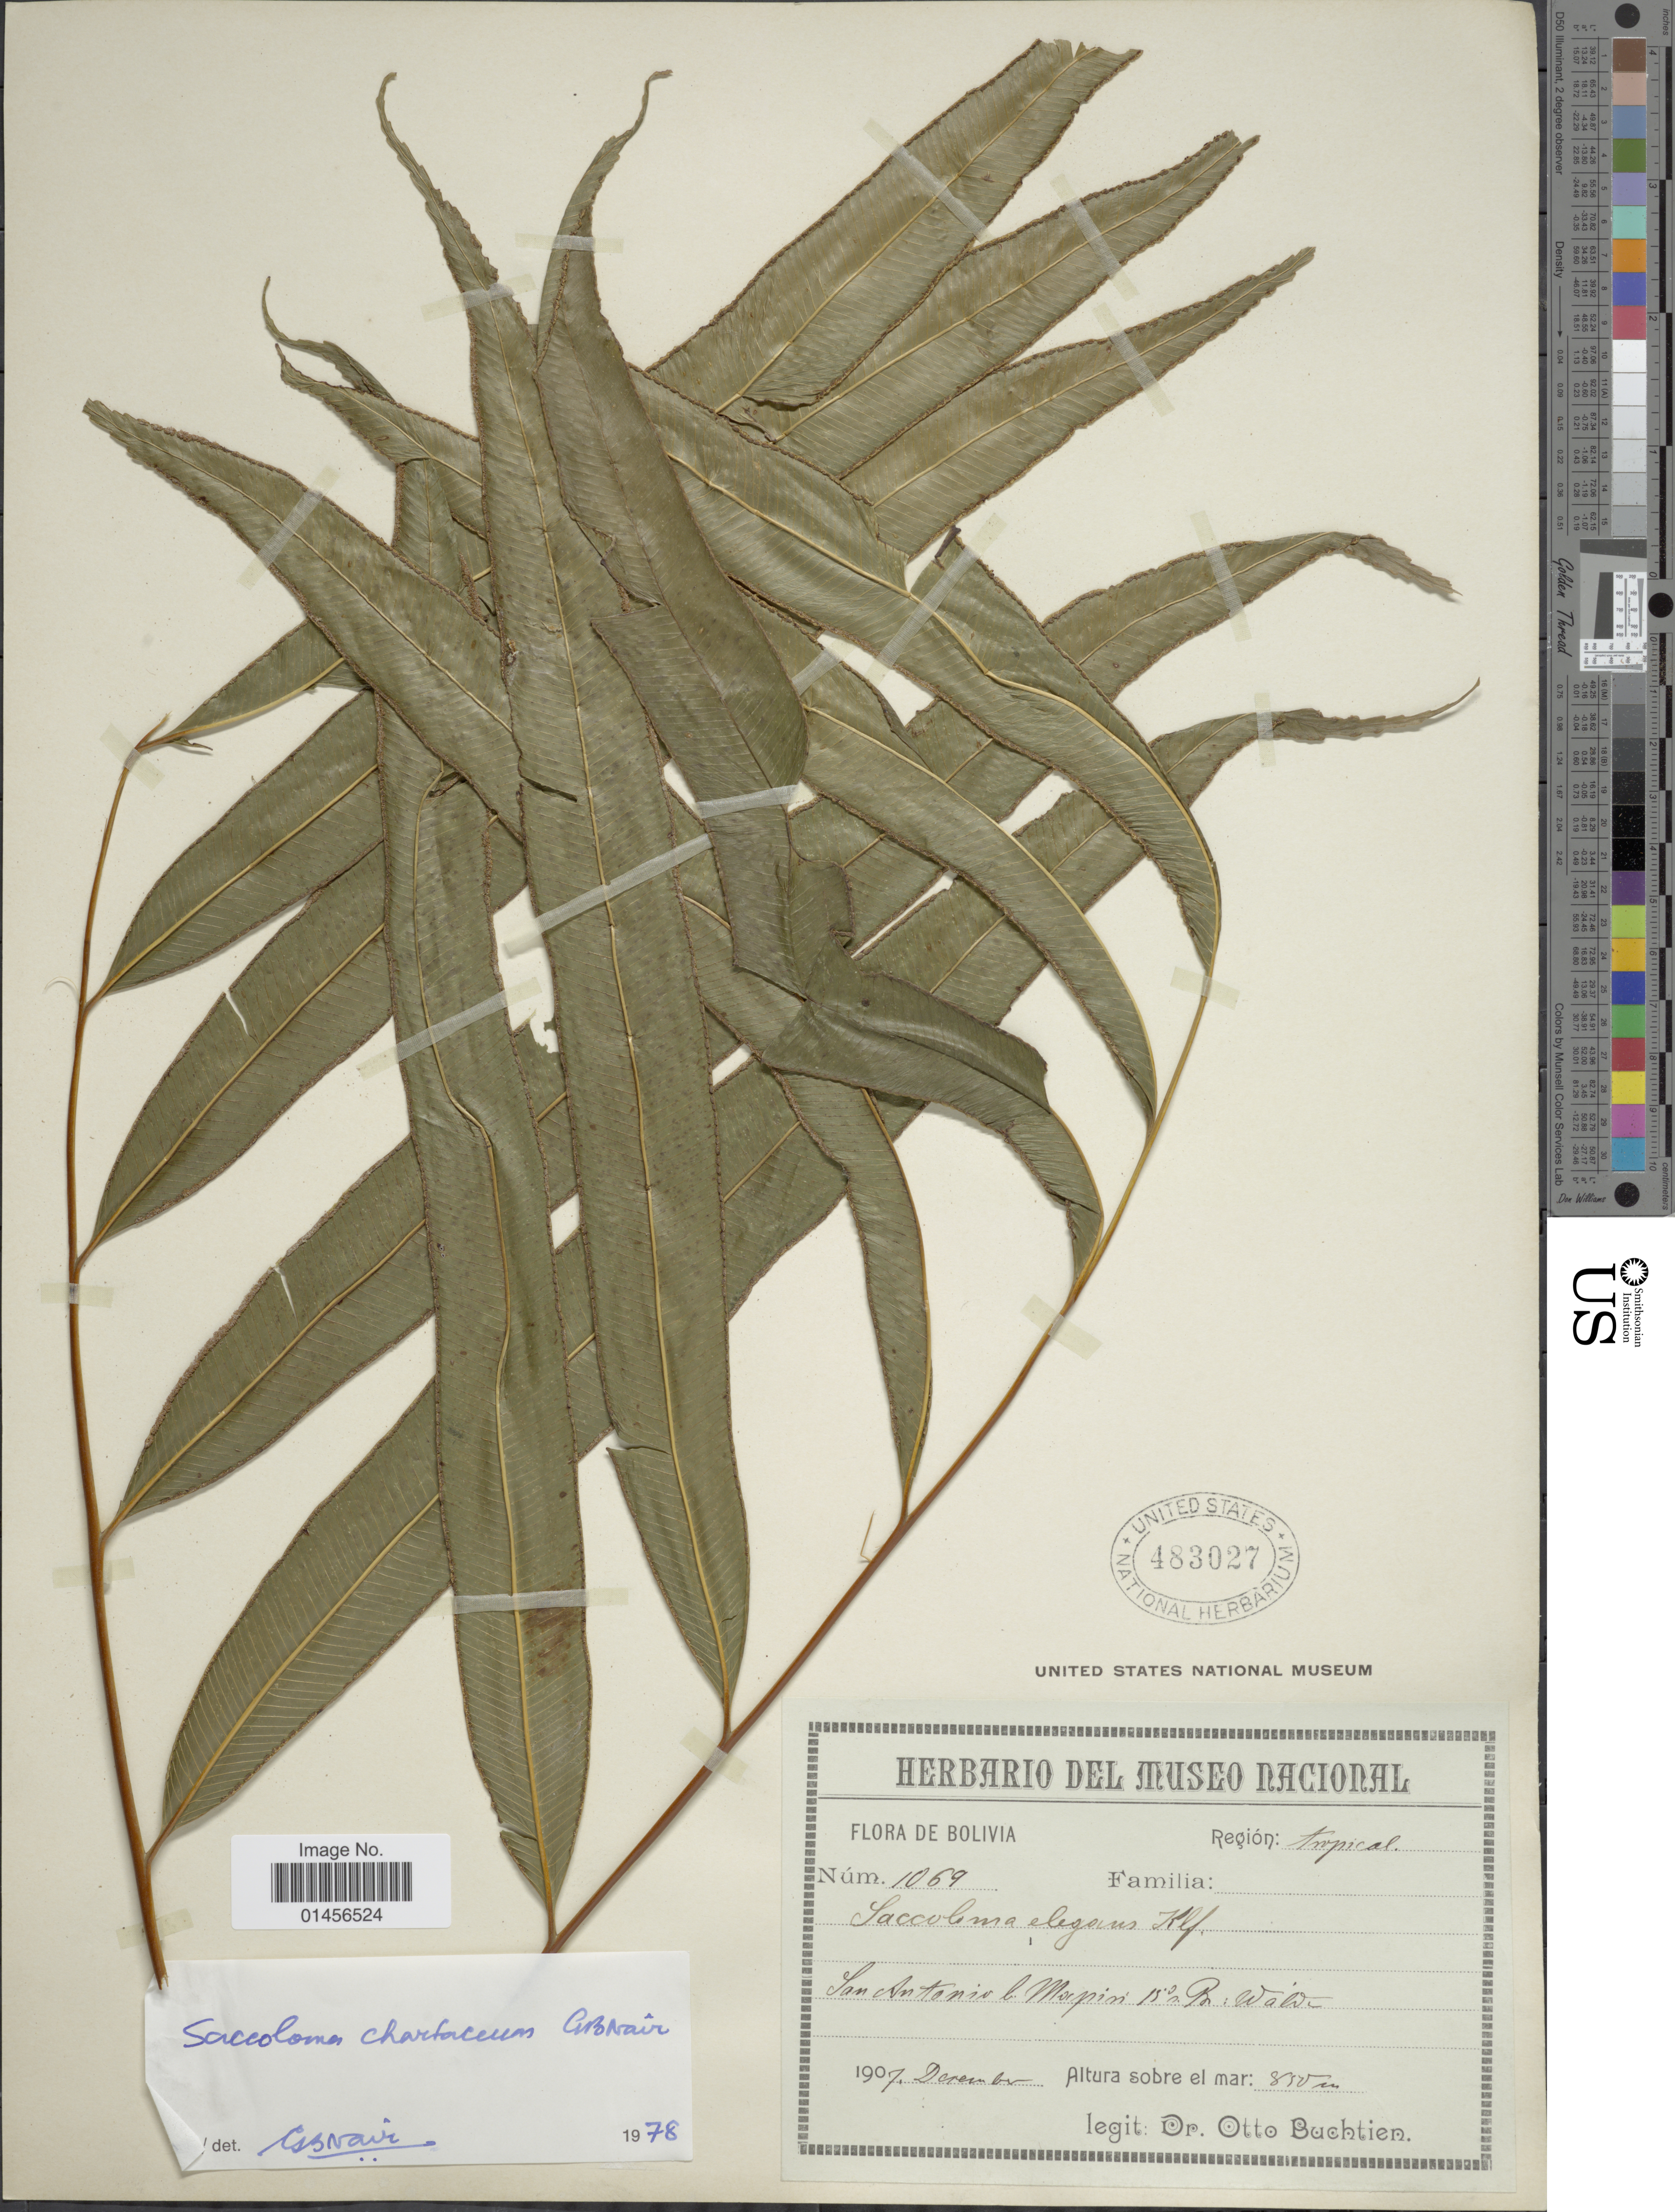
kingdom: Plantae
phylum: Tracheophyta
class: Polypodiopsida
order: Polypodiales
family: Saccolomataceae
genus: Saccoloma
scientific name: Saccoloma elegans subsp. chartaceum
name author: Cremers & K.U. Kramer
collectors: O. Buchtien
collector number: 1069*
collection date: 1907-12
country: Bolivia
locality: San Antonio b. Mapiri 15° n, R. Walder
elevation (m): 850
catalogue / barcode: US 483027